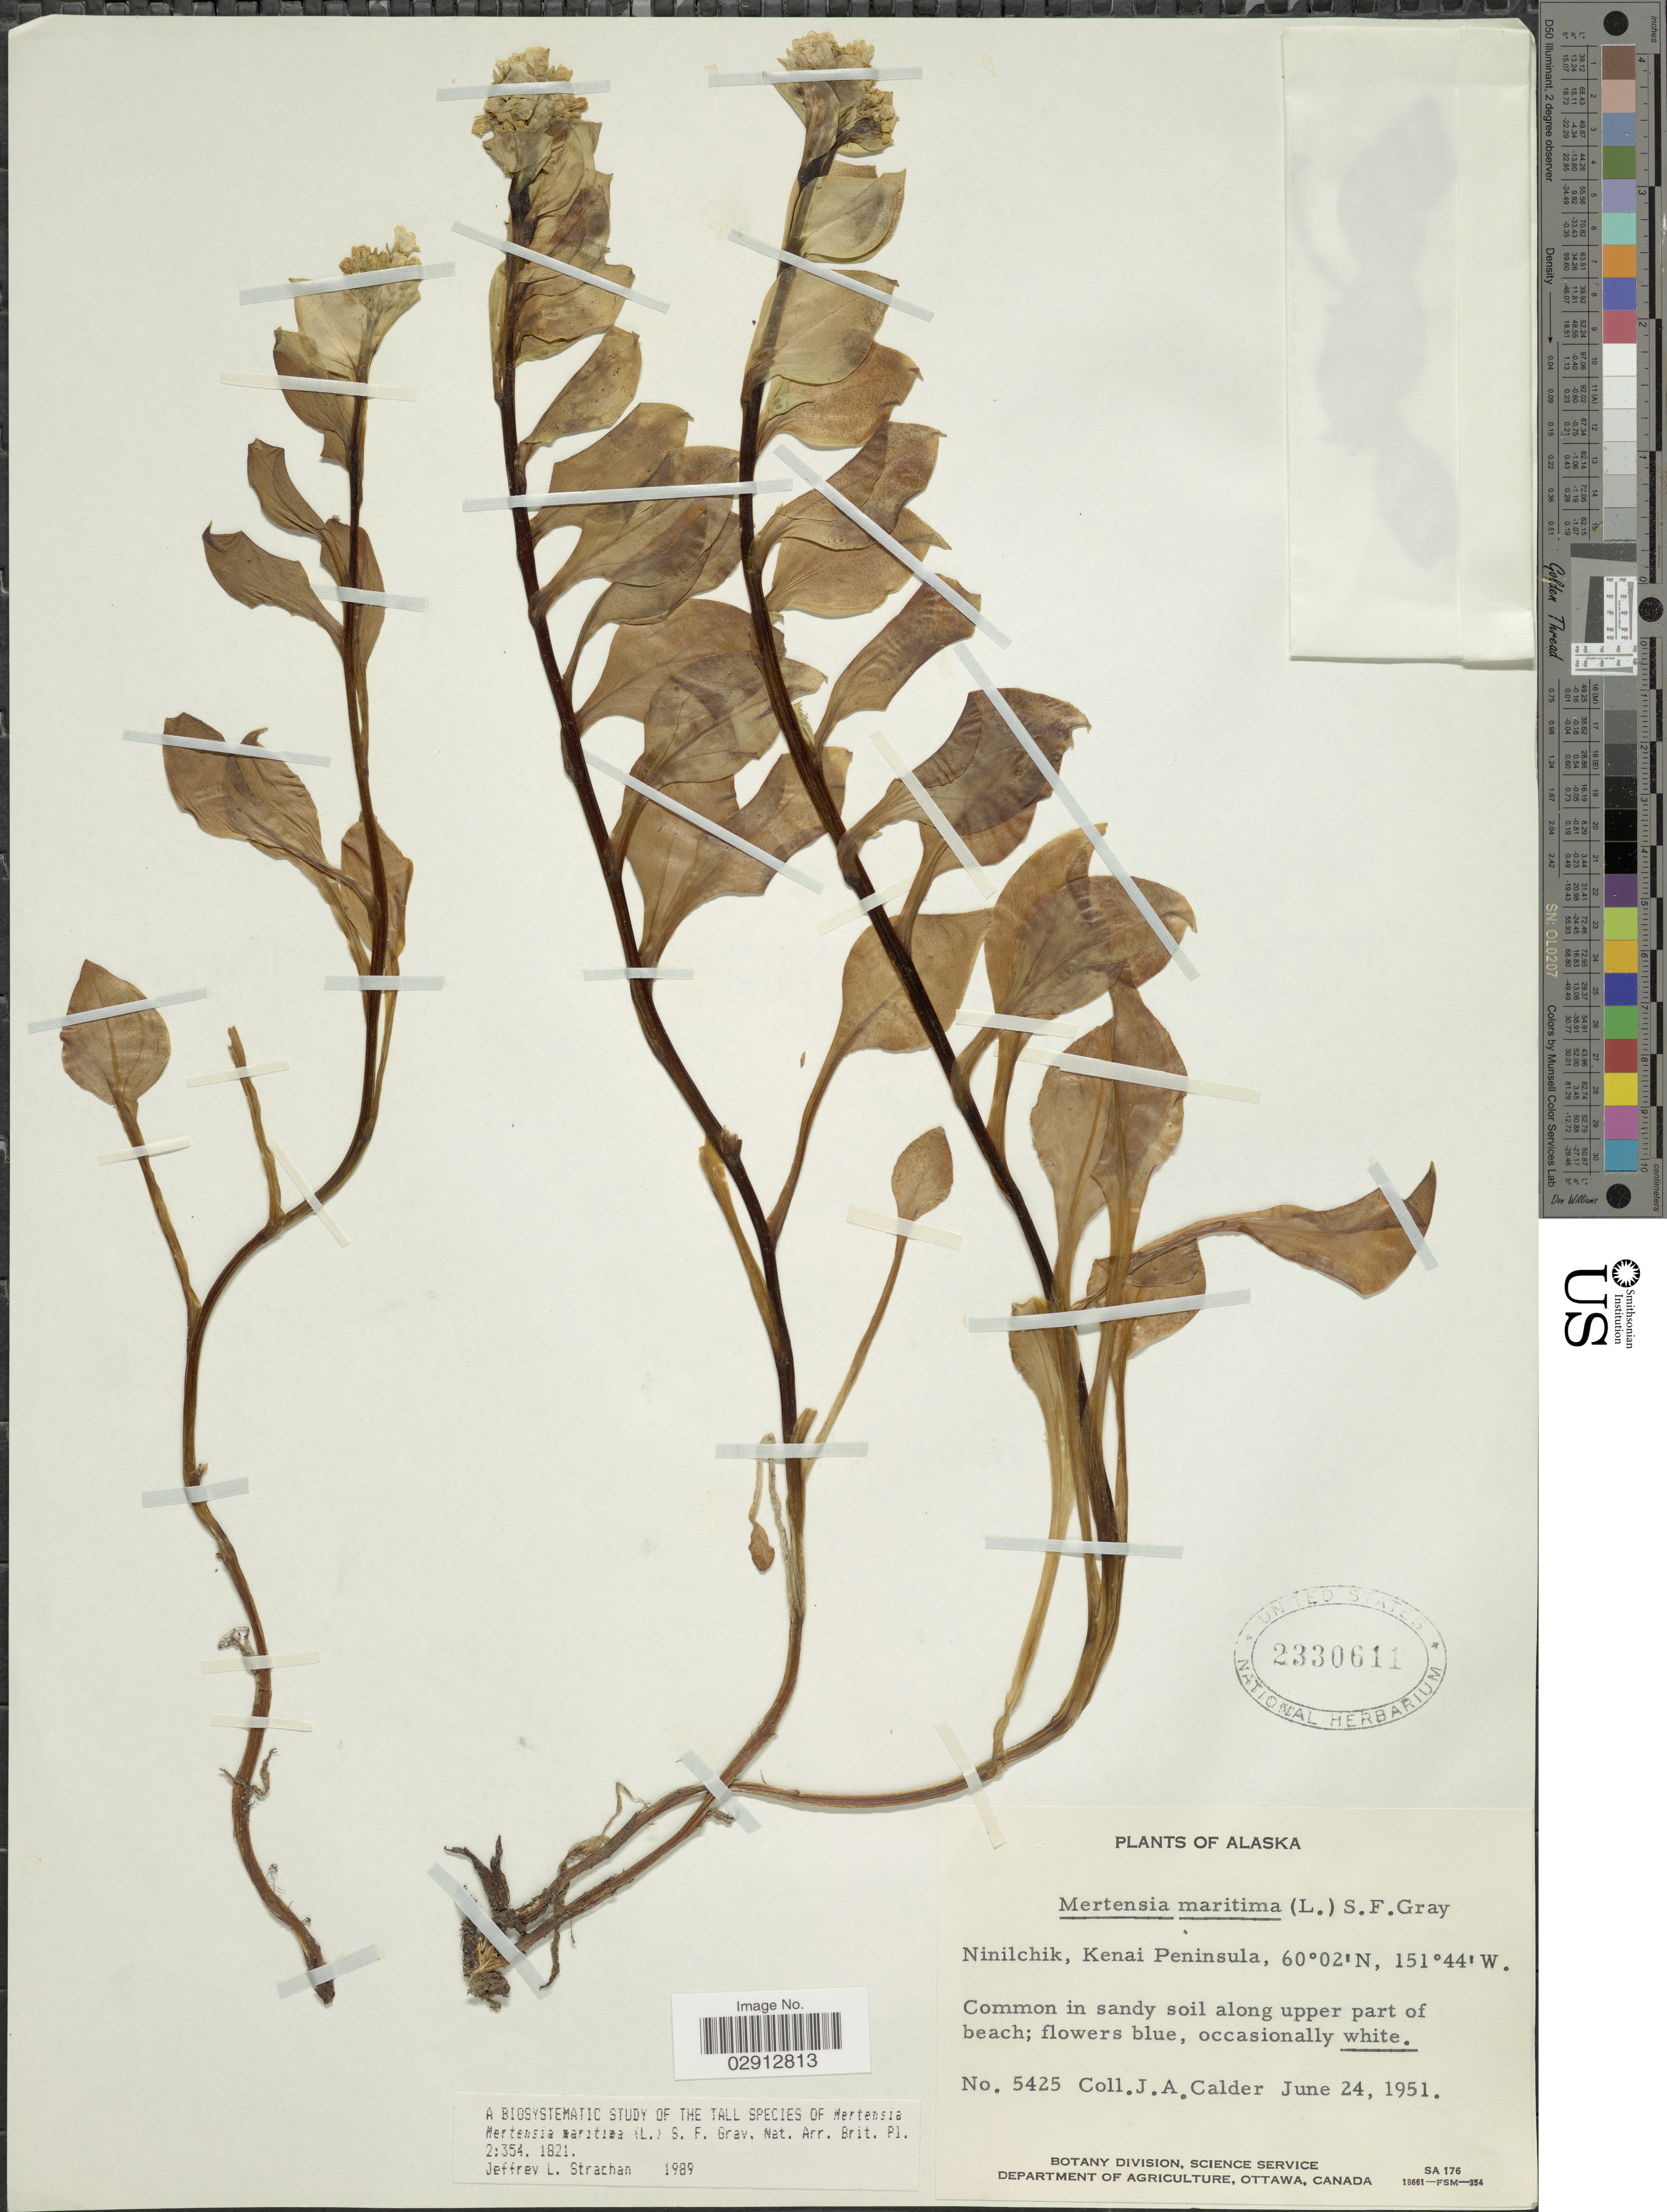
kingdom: Plantae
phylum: Tracheophyta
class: Magnoliopsida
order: Boraginales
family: Boraginaceae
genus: Mertensia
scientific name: Mertensia maritima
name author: (L.) S.F. Gray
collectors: J. A. Calder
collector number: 5425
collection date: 1951-06-24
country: United States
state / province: Alaska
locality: Ninilchik, Kenai Peninsula.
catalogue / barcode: US 2330611